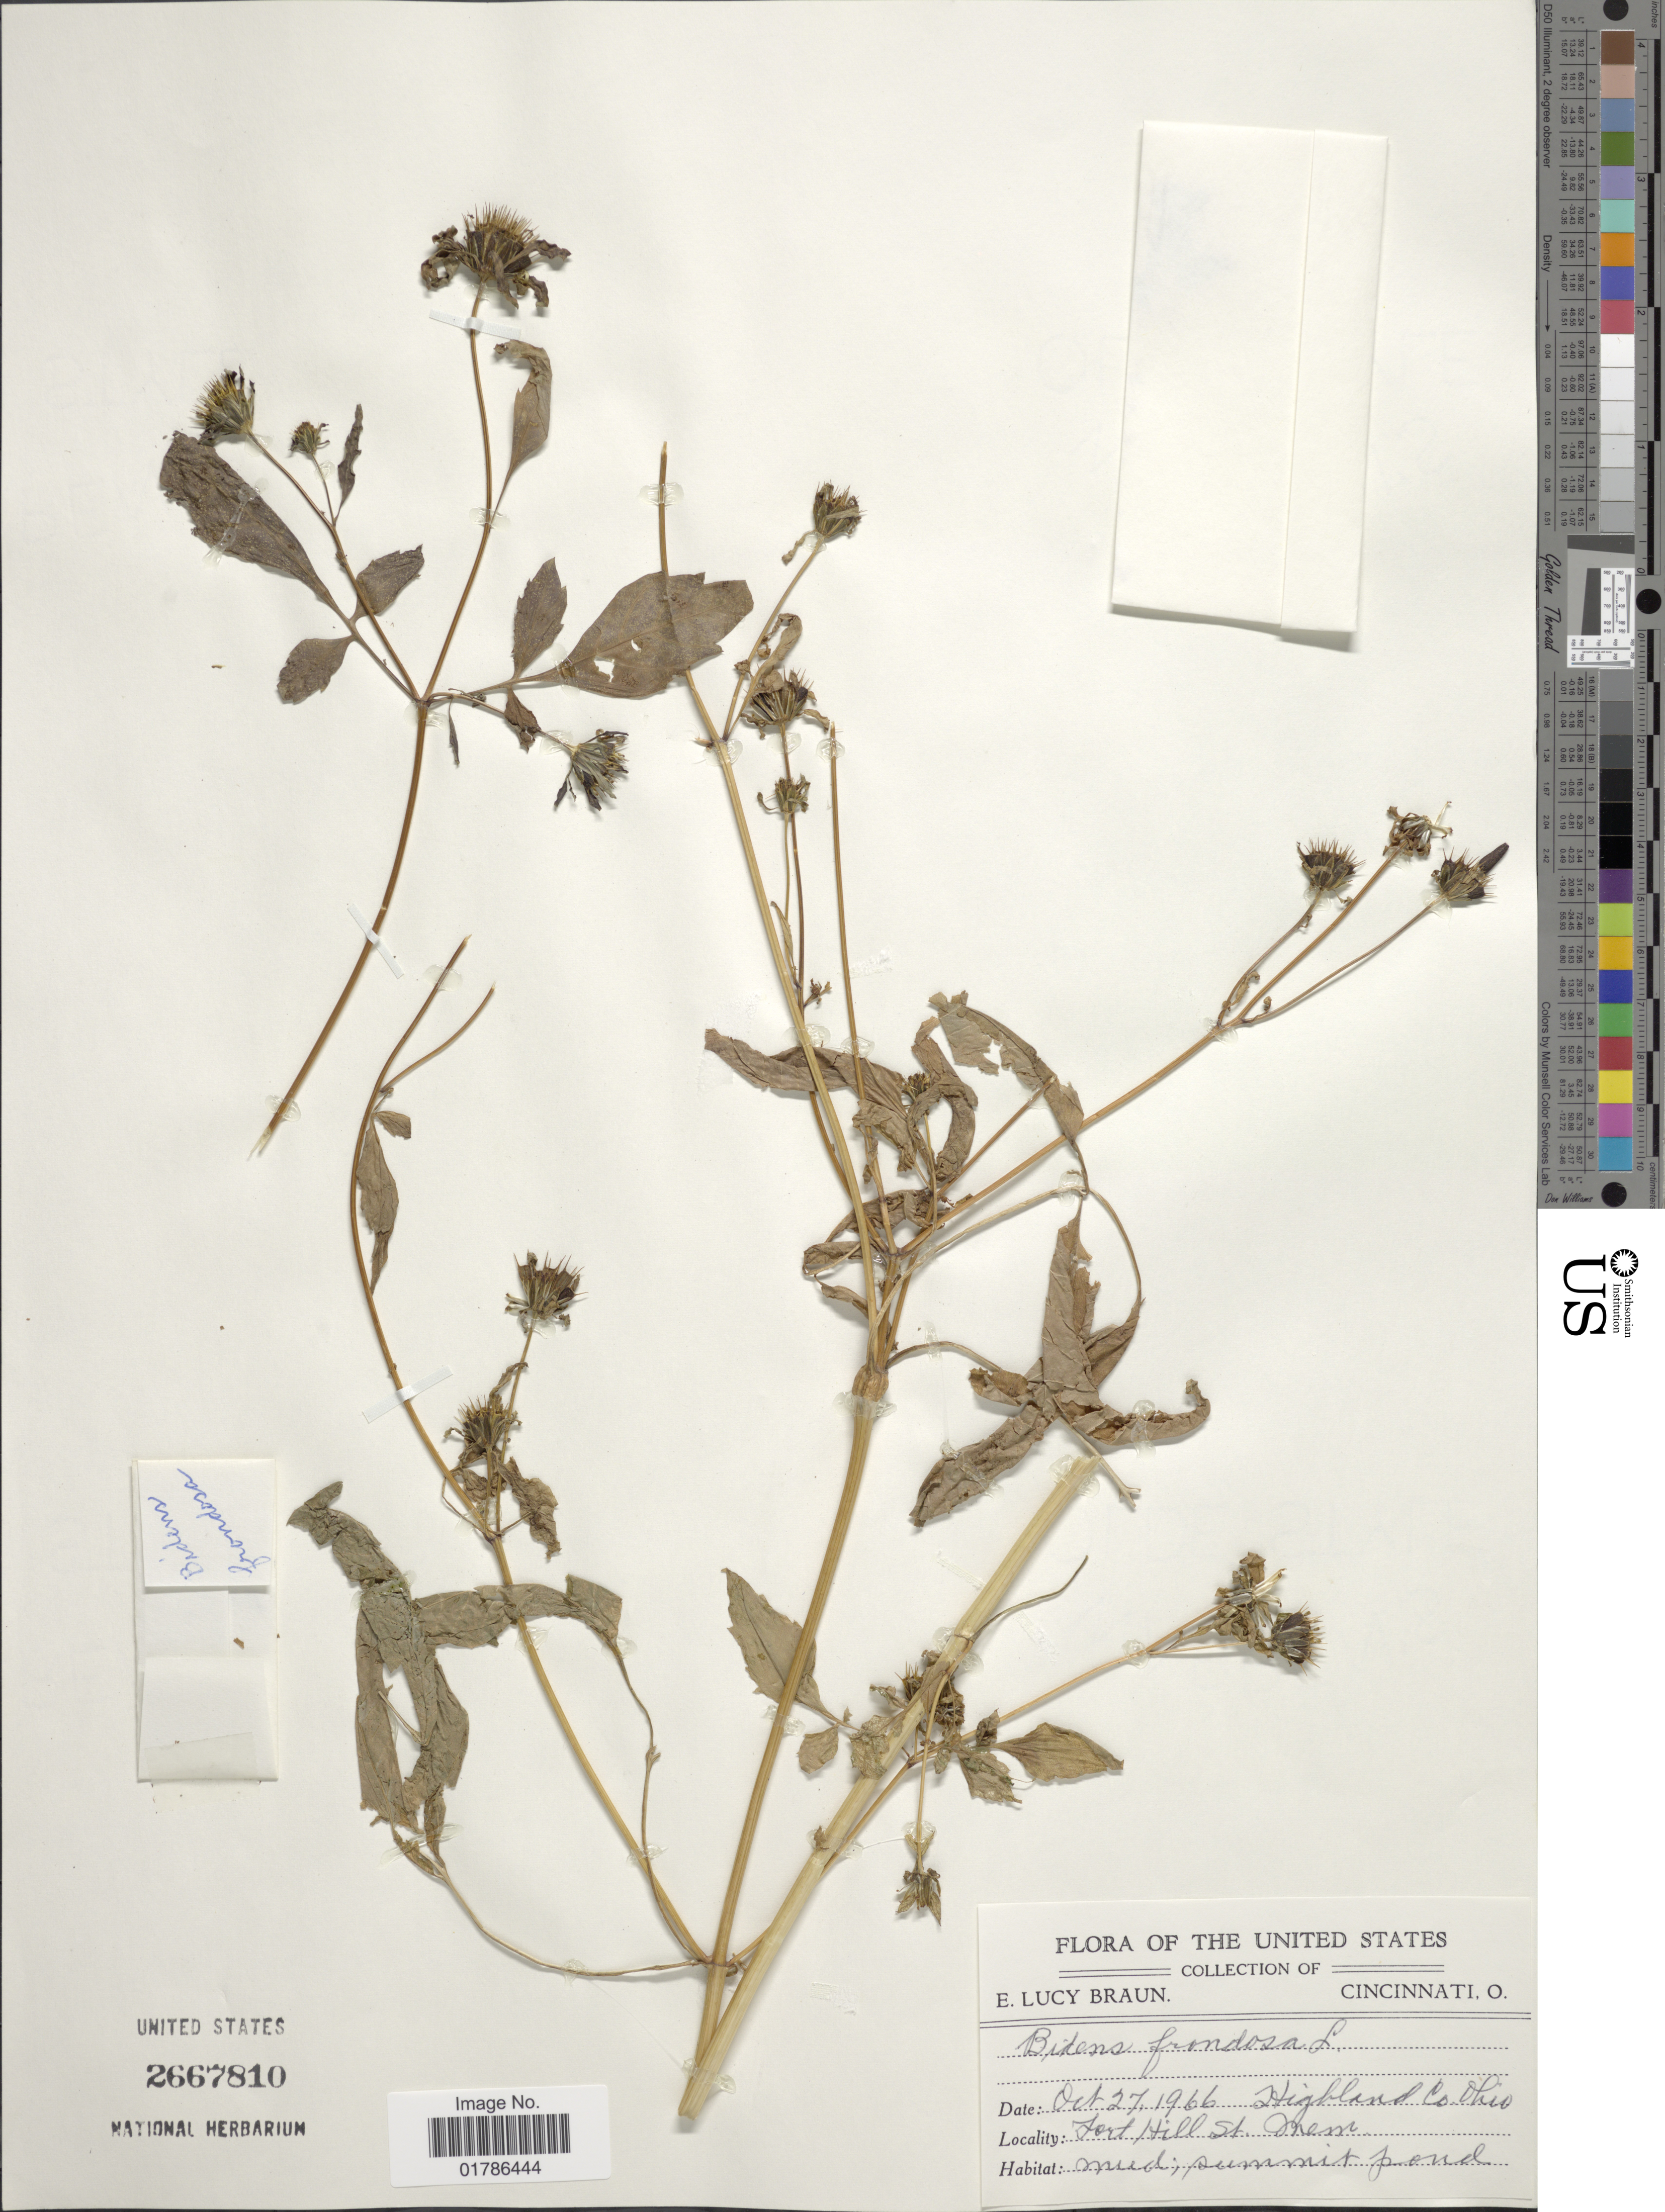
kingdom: Plantae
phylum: Tracheophyta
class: Magnoliopsida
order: Asterales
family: Asteraceae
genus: Bidens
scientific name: Bidens frondosa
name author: L.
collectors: E. L. Braun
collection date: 1966-10-27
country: United States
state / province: Ohio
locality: Highland Co.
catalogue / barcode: US 2667810